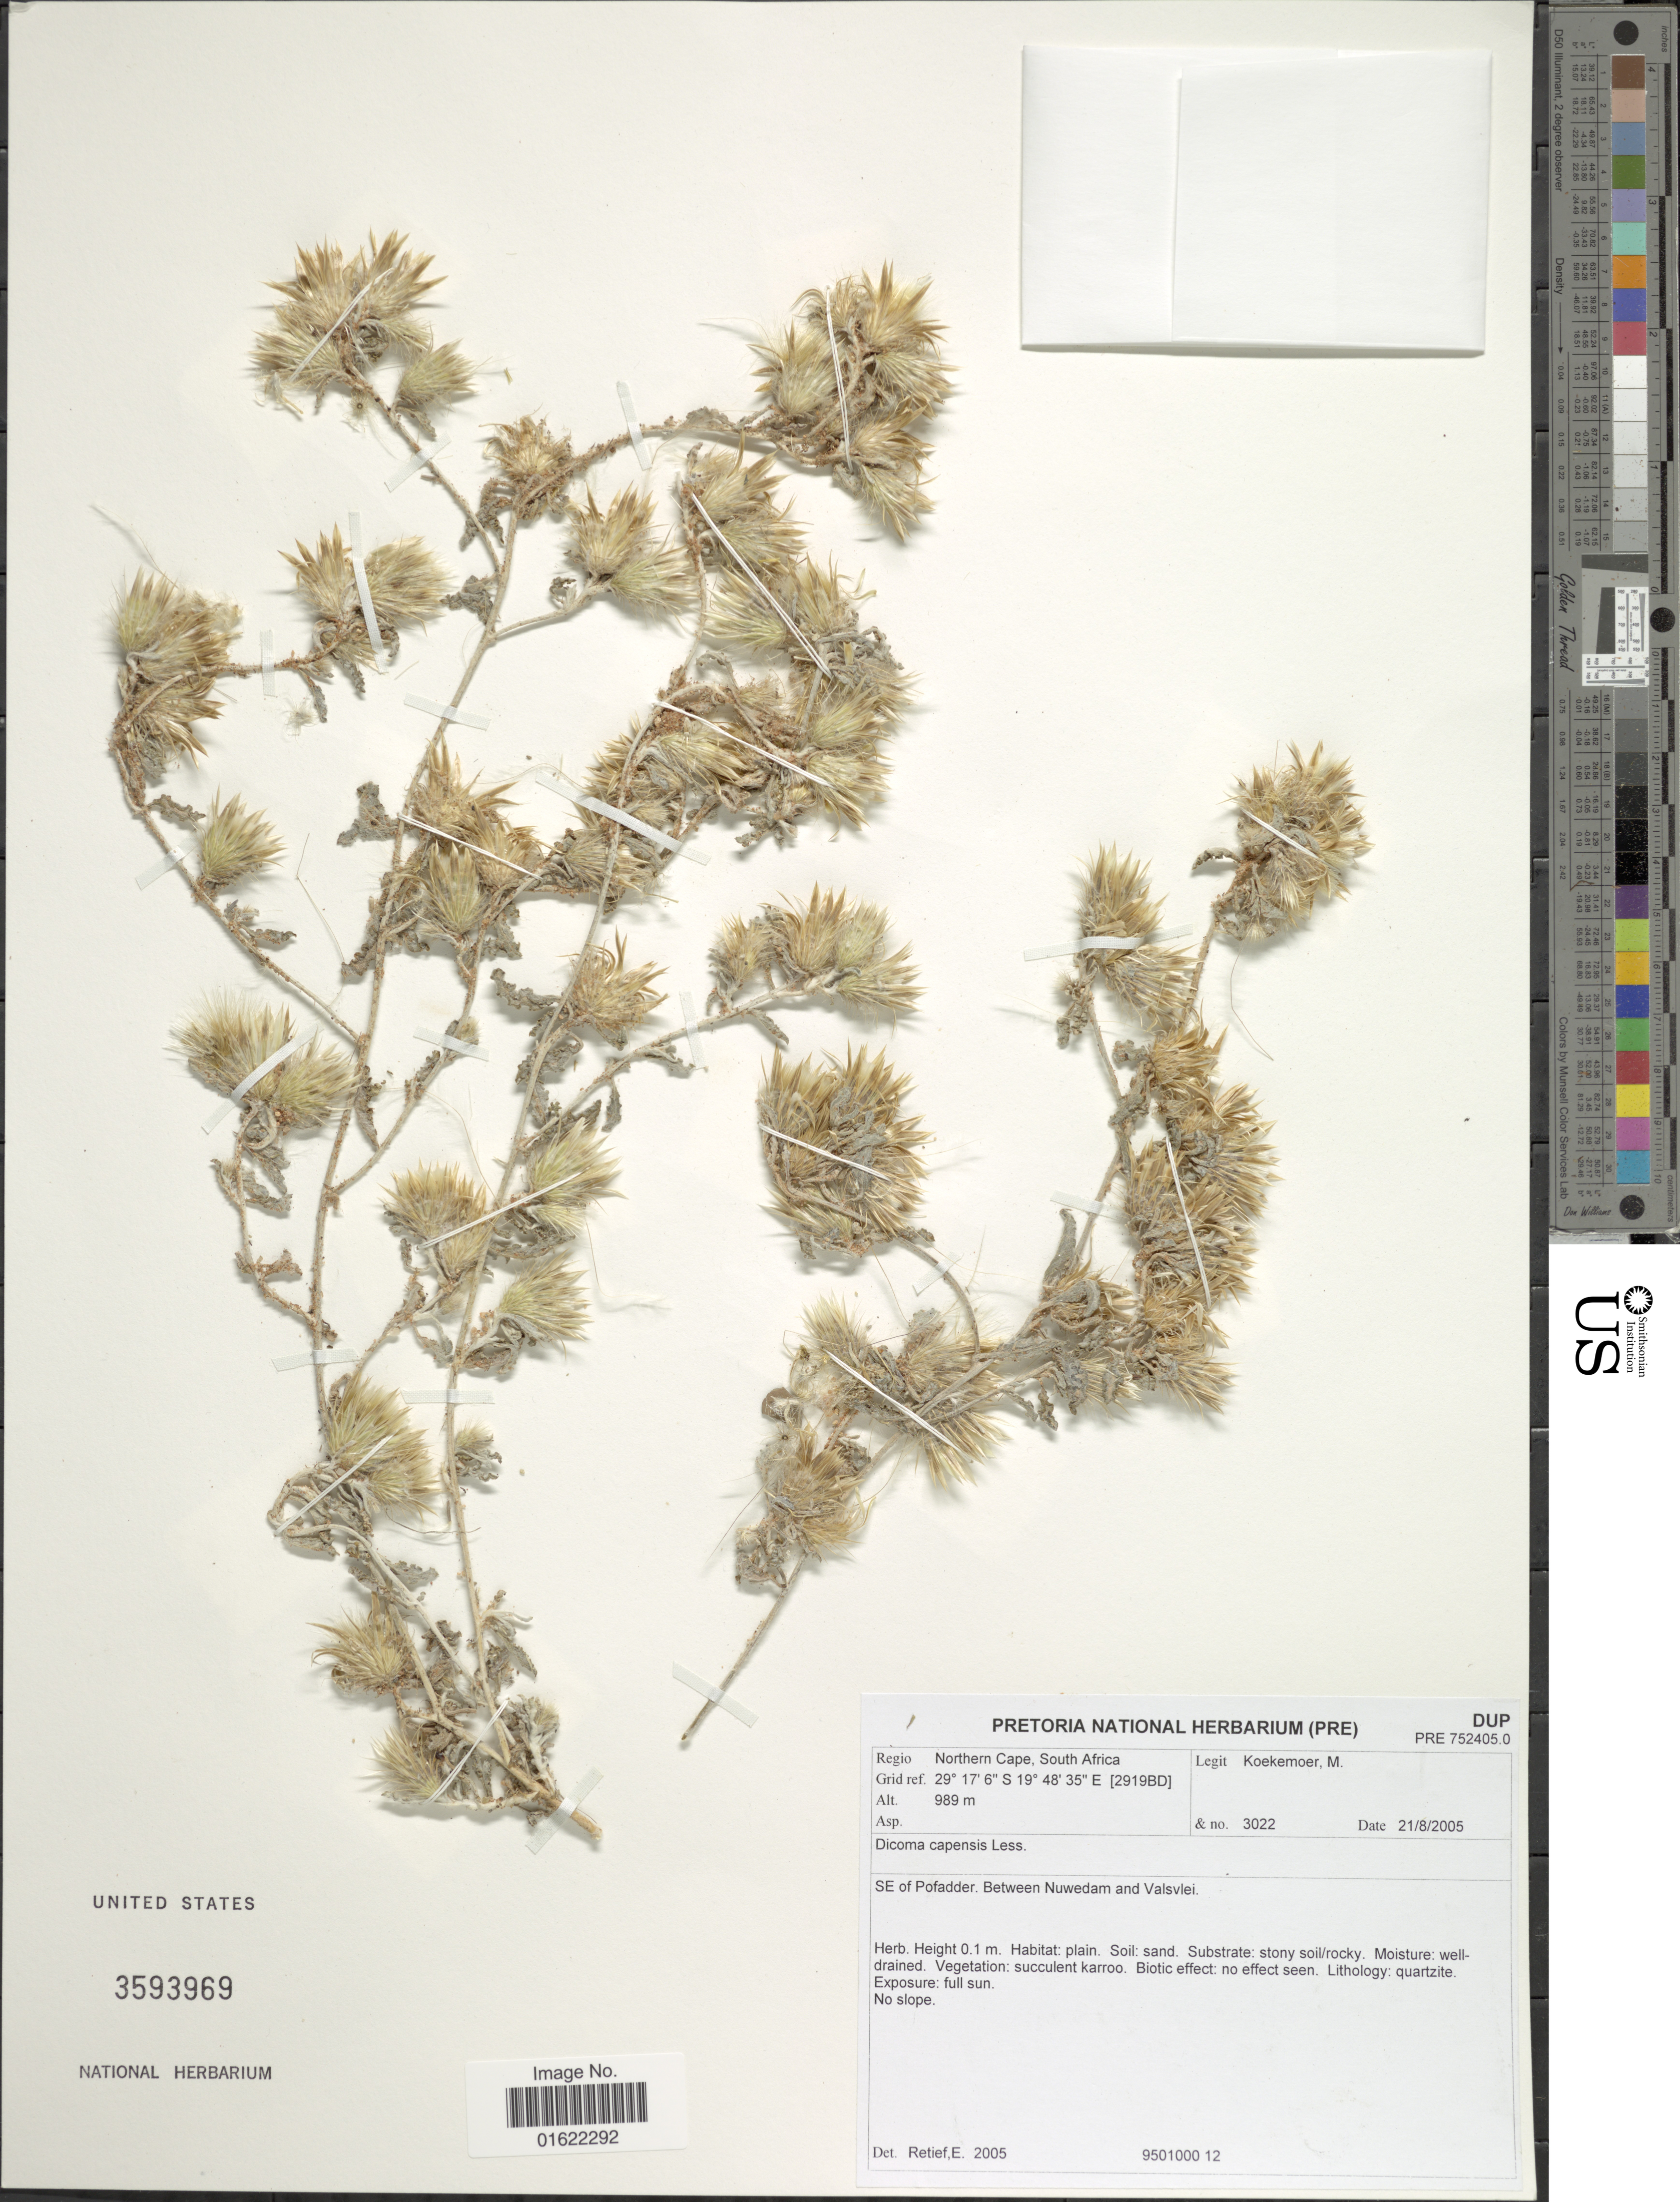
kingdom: Plantae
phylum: Tracheophyta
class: Magnoliopsida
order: Asterales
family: Asteraceae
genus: Dicoma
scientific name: Dicoma capensis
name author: Less.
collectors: M. Koekemoer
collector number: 3022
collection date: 2005-08-21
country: South Africa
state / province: Northern Cape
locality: Se of Pofadder. Between Nuwedam and Valsvlei. Grid ref. [2919BD]. Regio Northern Cape, South Africa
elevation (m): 989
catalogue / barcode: US 3593969